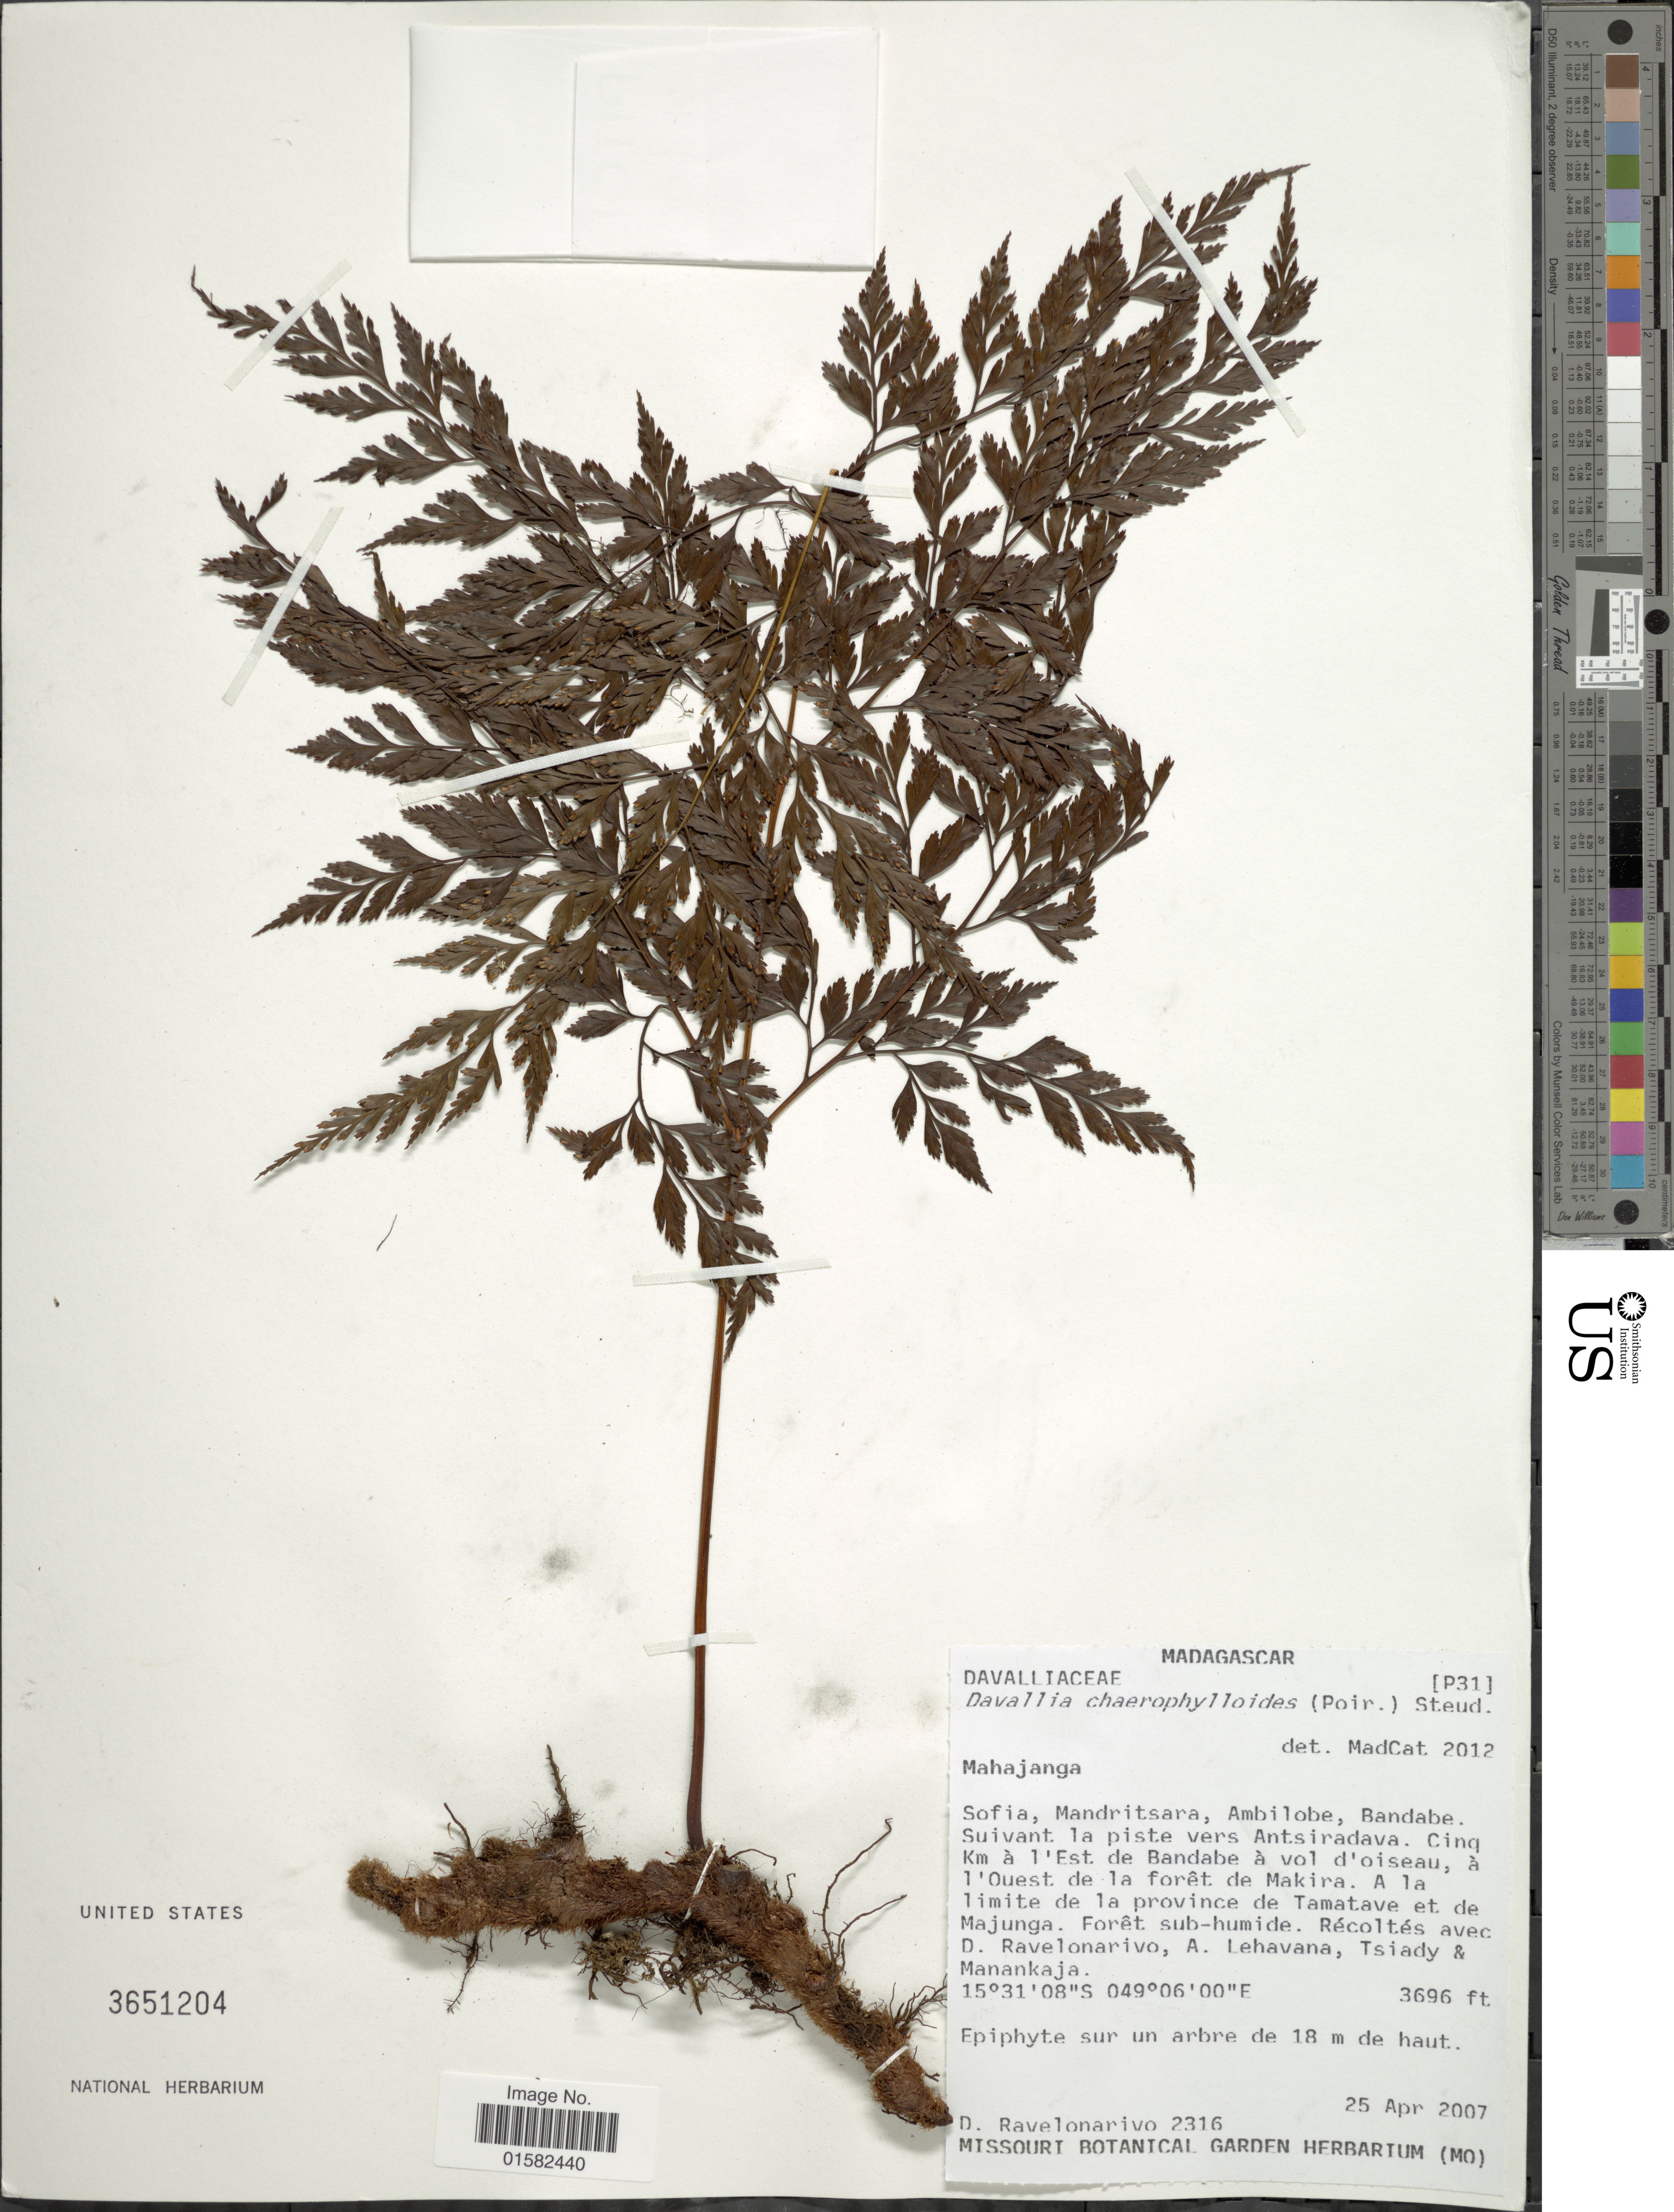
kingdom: Plantae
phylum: Tracheophyta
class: Polypodiopsida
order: Polypodiales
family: Davalliaceae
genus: Wibelia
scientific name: Wibelia chaerophylloides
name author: (Poir.) M. Kato & Tsutsumi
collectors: D. Ravelonarivo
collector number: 2316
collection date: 2007-04-25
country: Madagascar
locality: Sofia, Madritsara, Ambilobe, Bandabe, Suivant la piste vers Antsiradava, Cinq km a l' est de Bandabe a vol d'oiseau a l'ouest de la foret de Makira, A la limite de la Province de Tamatave et de Majunga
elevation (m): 1127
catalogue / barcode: US 3651204